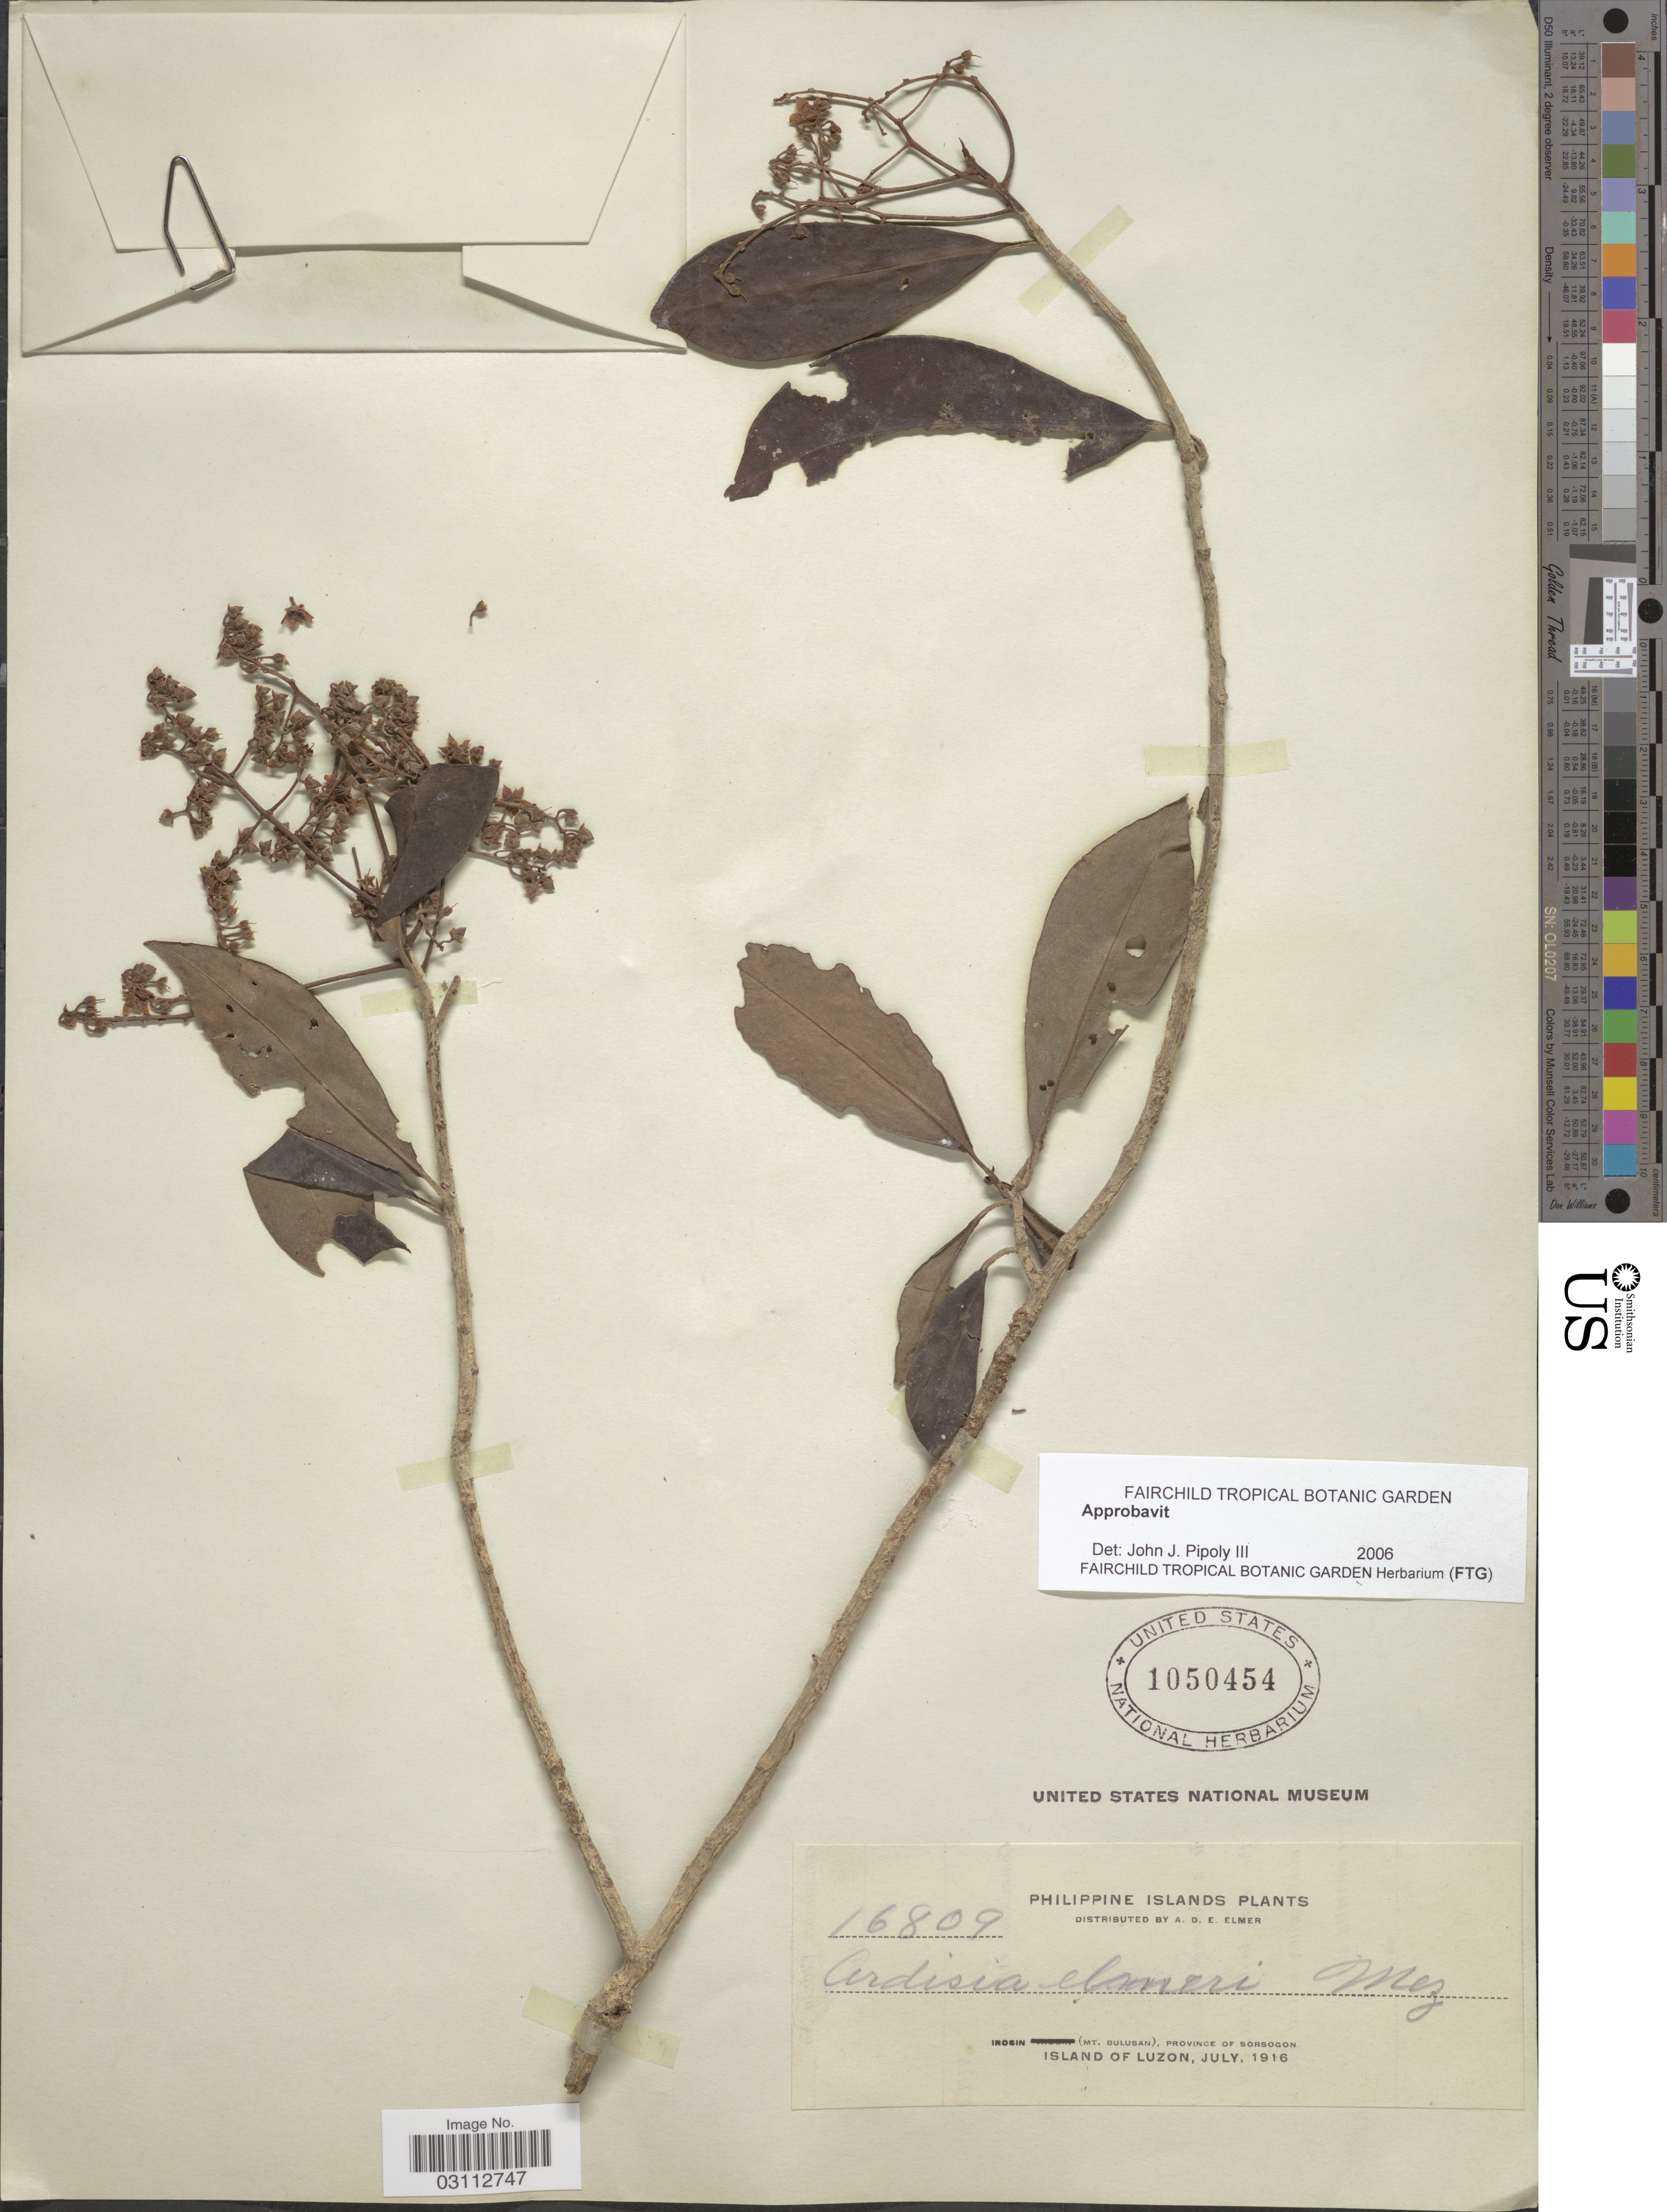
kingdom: Plantae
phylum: Tracheophyta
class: Magnoliopsida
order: Ericales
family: Primulaceae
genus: Ardisia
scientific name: Ardisia elmeri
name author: Mez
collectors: A. D. E. Elmer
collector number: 16809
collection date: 1916-07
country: Philippines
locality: Philippine Islands, Irosin (Mt. Bulusan), Province of Sorsogon, Island of Luzon.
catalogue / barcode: US 1050454